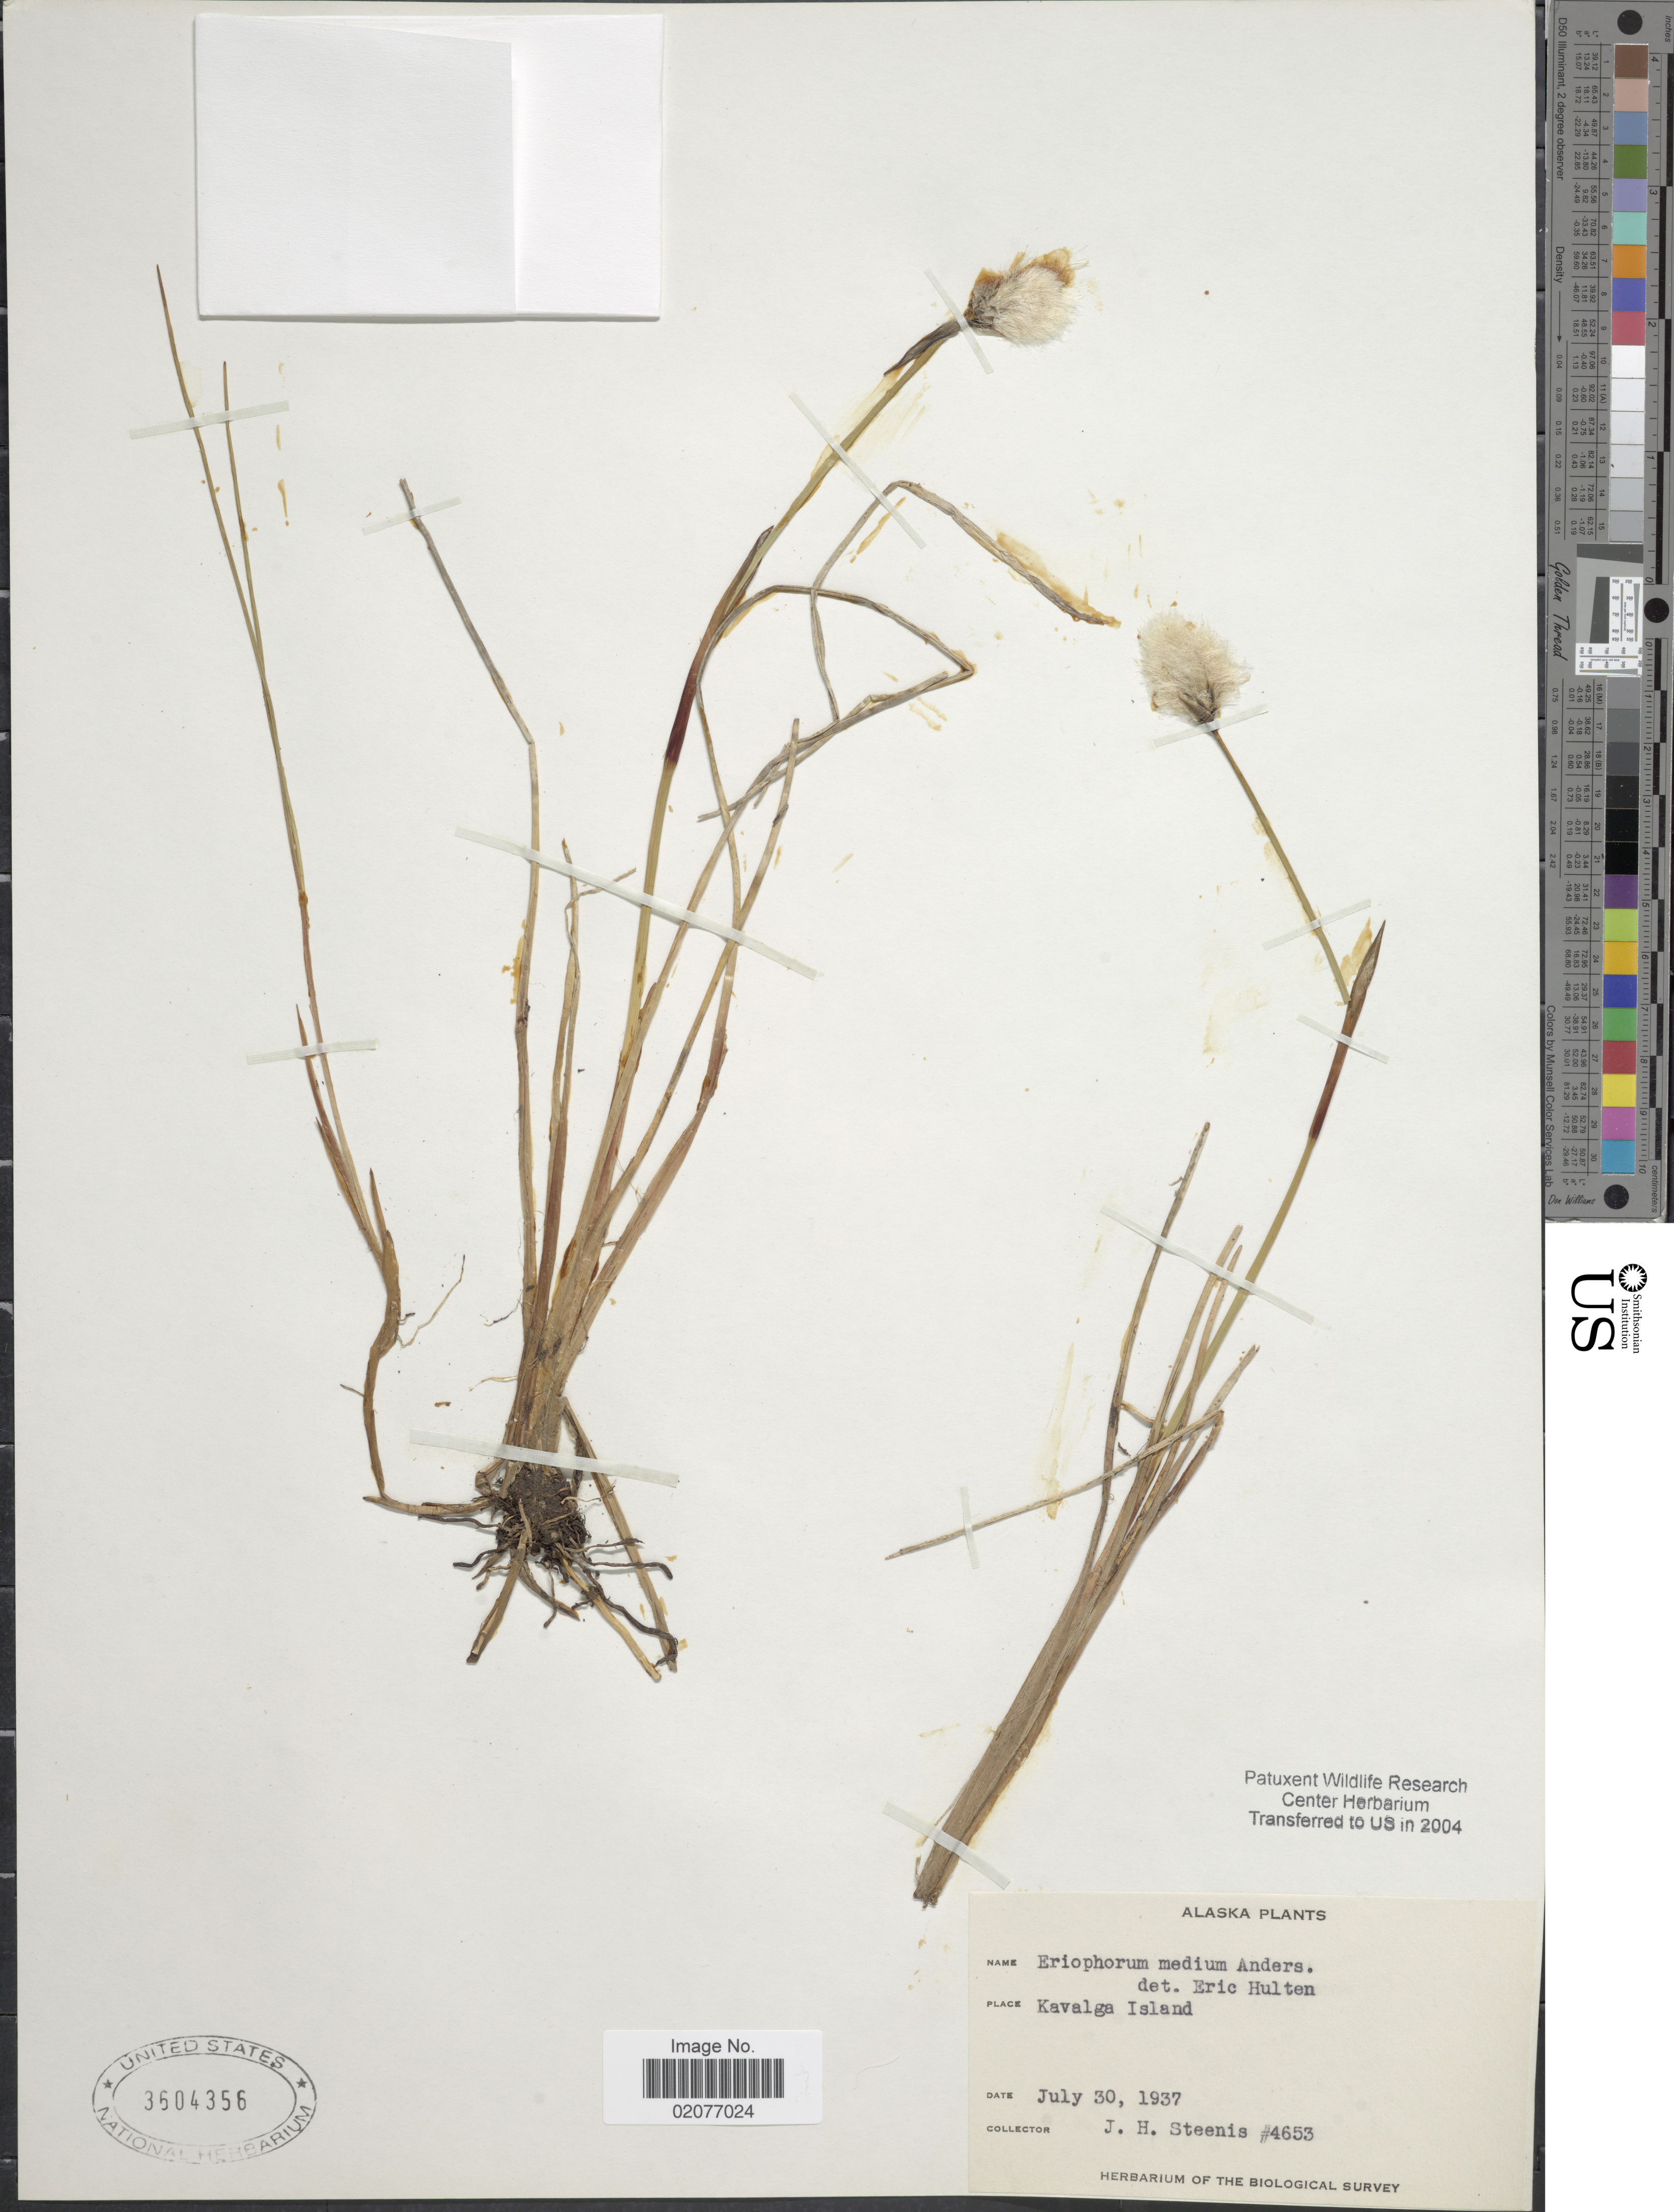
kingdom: Plantae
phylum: Tracheophyta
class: Liliopsida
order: Poales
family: Cyperaceae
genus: Eriophorum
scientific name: Eriophorum x medium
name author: Andersson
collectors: J. H. Steenis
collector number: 4653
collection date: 1937-07-30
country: United States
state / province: Alaska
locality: Kavalga Island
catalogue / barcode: US 3604356